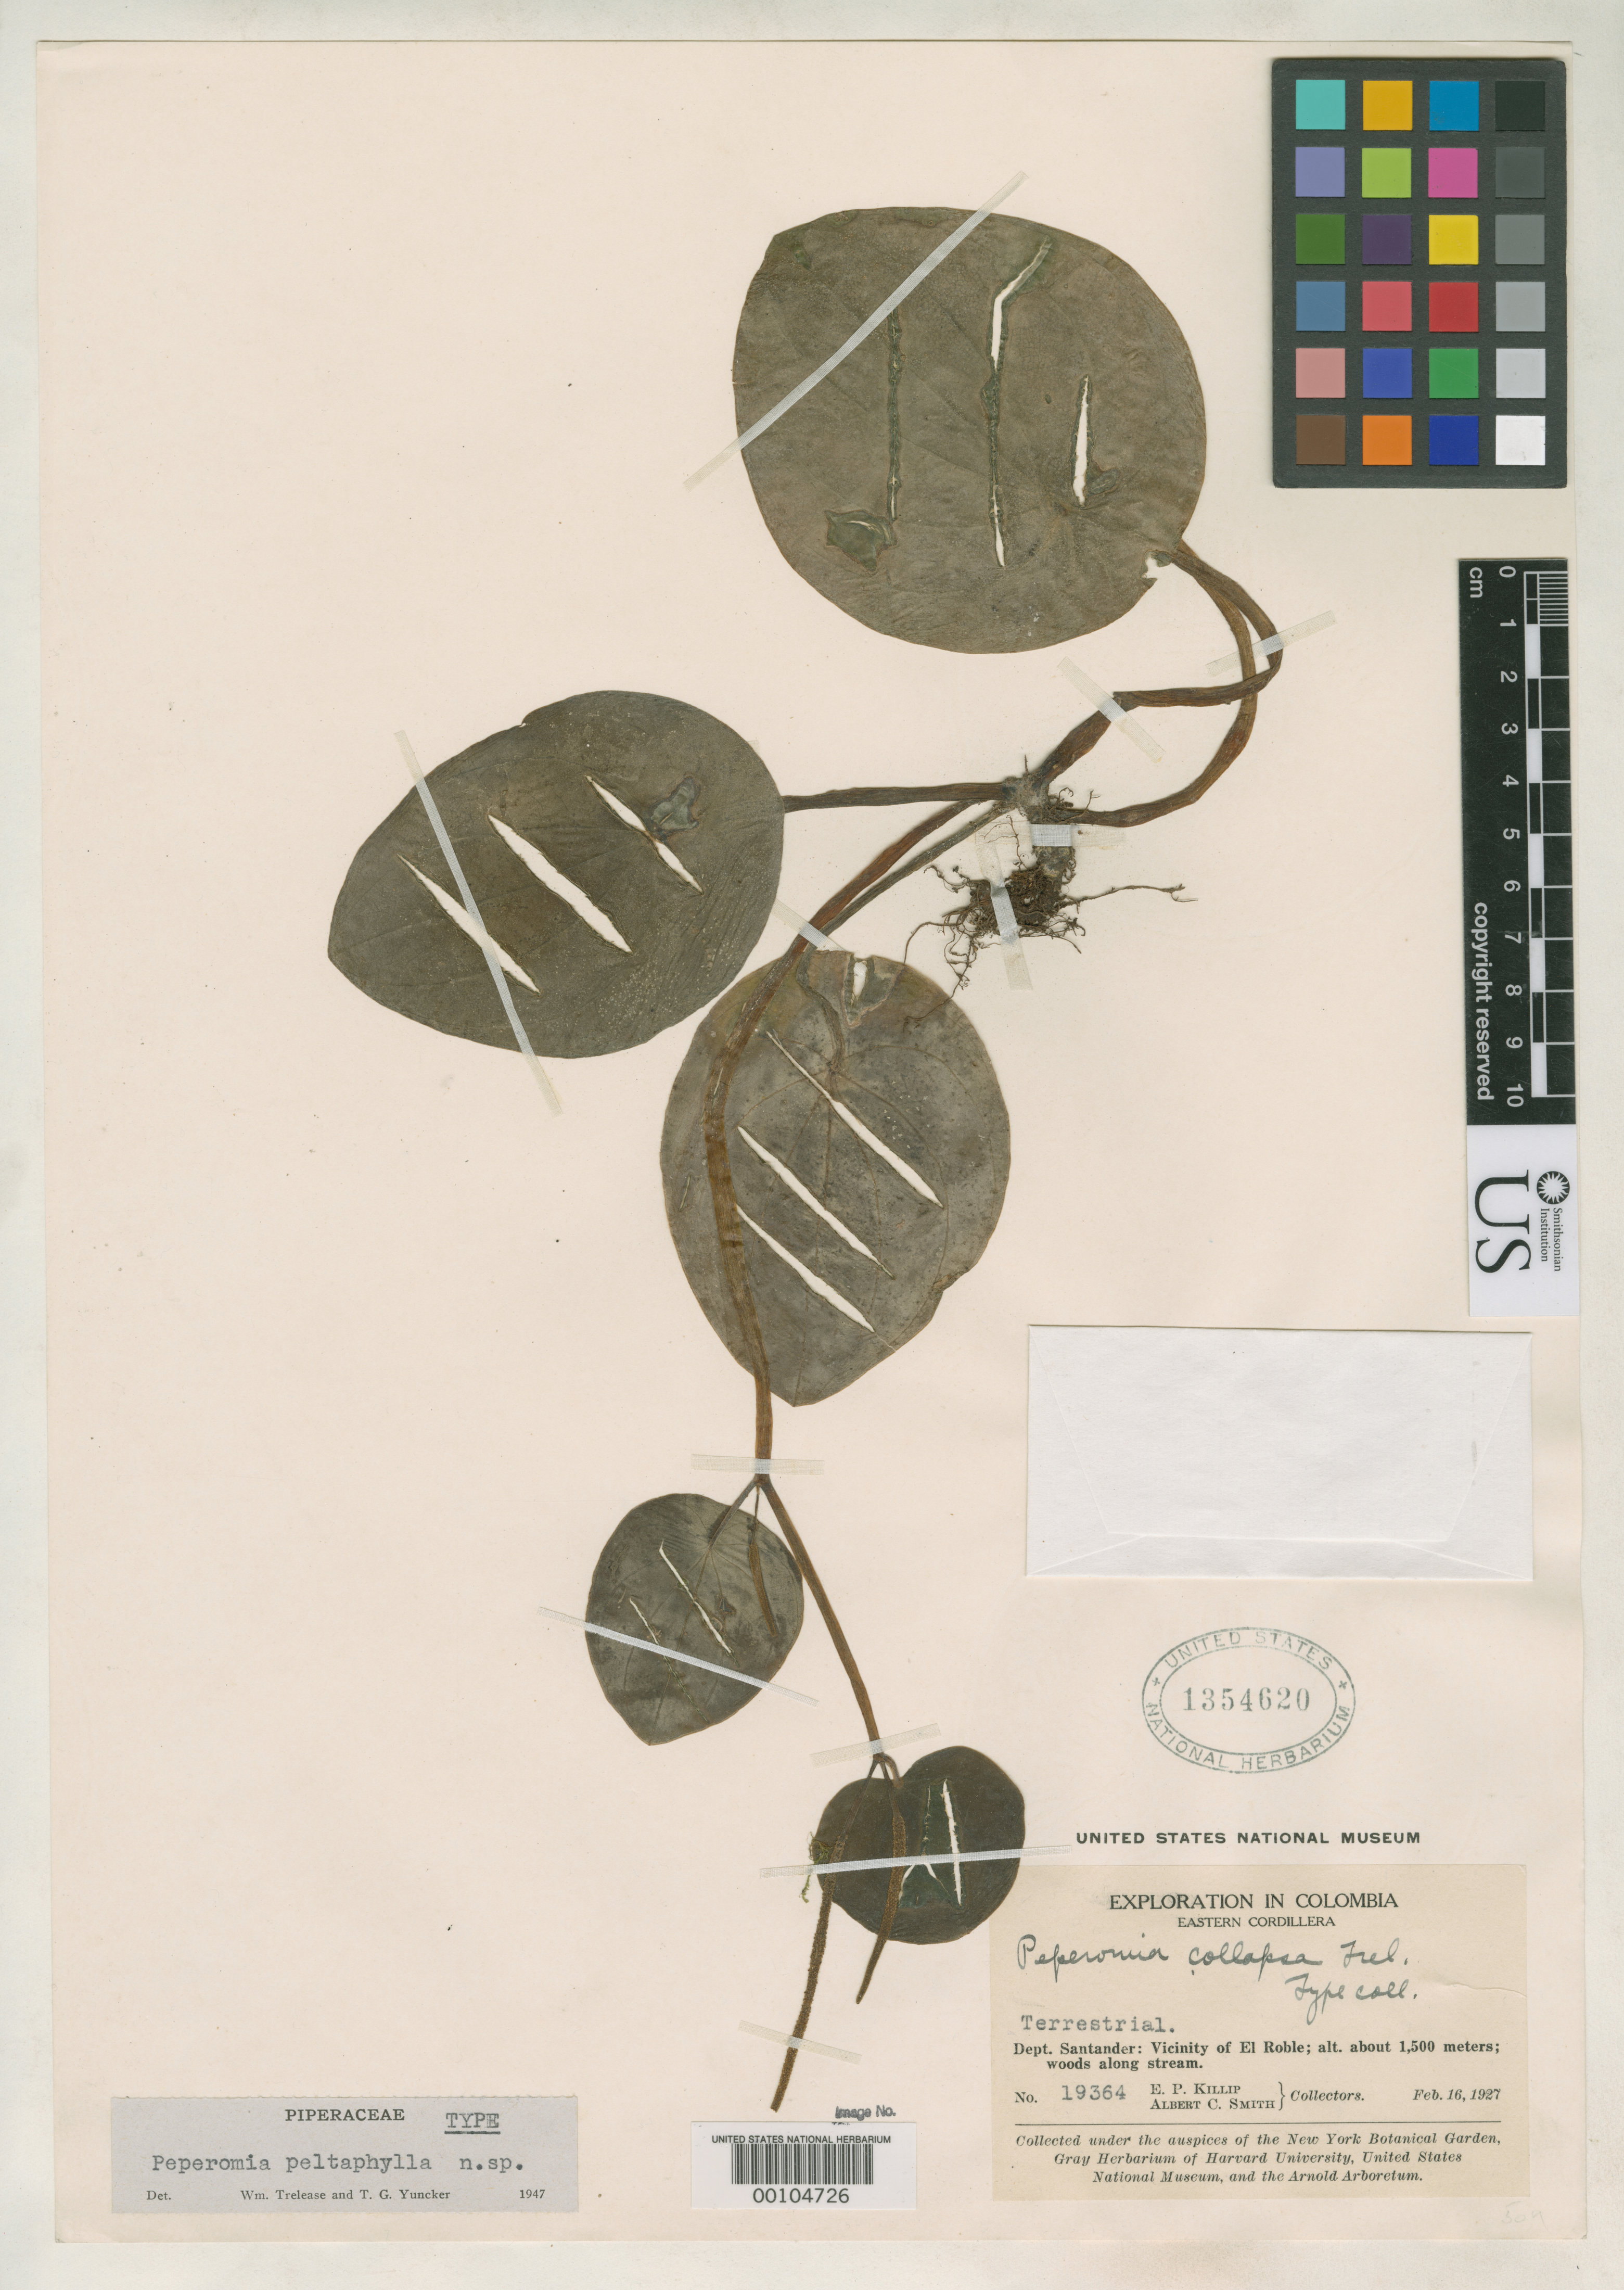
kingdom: Plantae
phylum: Tracheophyta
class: Magnoliopsida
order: Piperales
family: Piperaceae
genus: Peperomia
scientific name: Peperomia peltaphylla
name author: Trel. & Yunck.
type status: Holotype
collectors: E. P. Killip & A. C. Smith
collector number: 19364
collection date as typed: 16 Feb 1927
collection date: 1927-02-16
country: Colombia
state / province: Santander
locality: El Roble.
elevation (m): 1500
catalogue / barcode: US 1354620